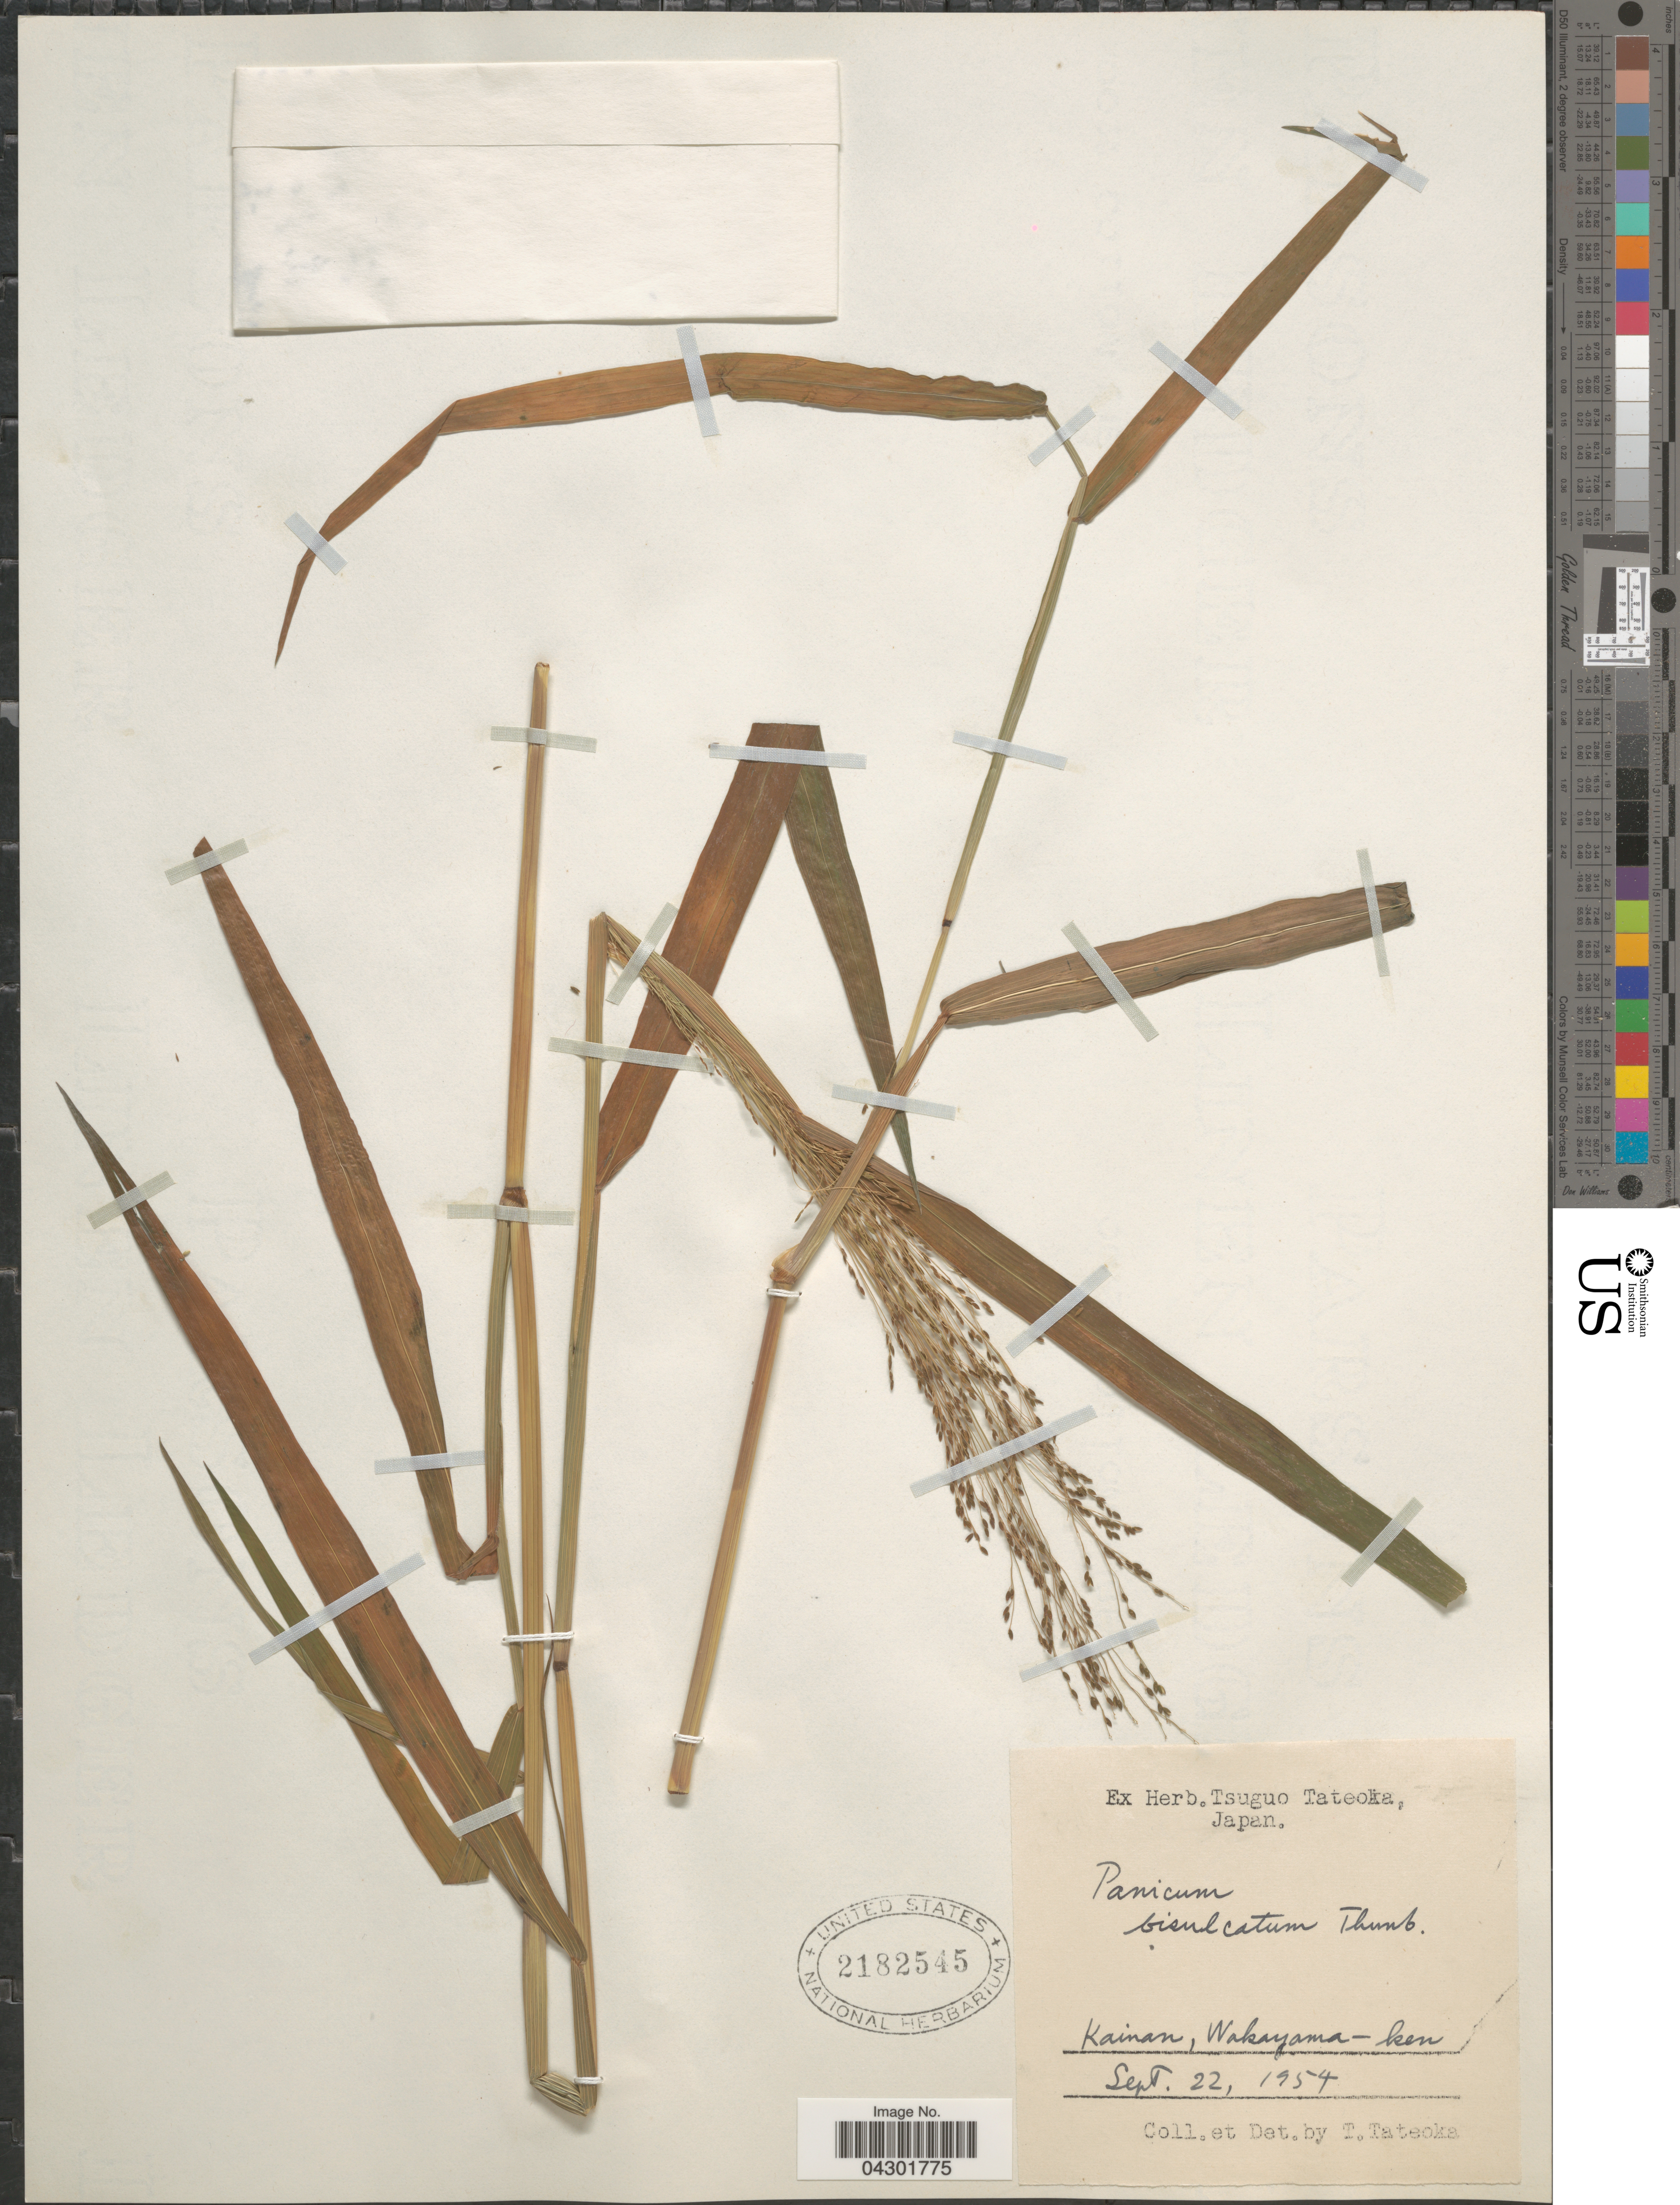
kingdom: Plantae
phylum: Tracheophyta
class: Liliopsida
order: Poales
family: Poaceae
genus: Panicum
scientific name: Panicum bisulcatum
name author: Thunb.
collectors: T. Tateoka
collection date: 1954-09-22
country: Japan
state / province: Wakayama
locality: Kainan, Wakayama-ken.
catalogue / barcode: US 2182545